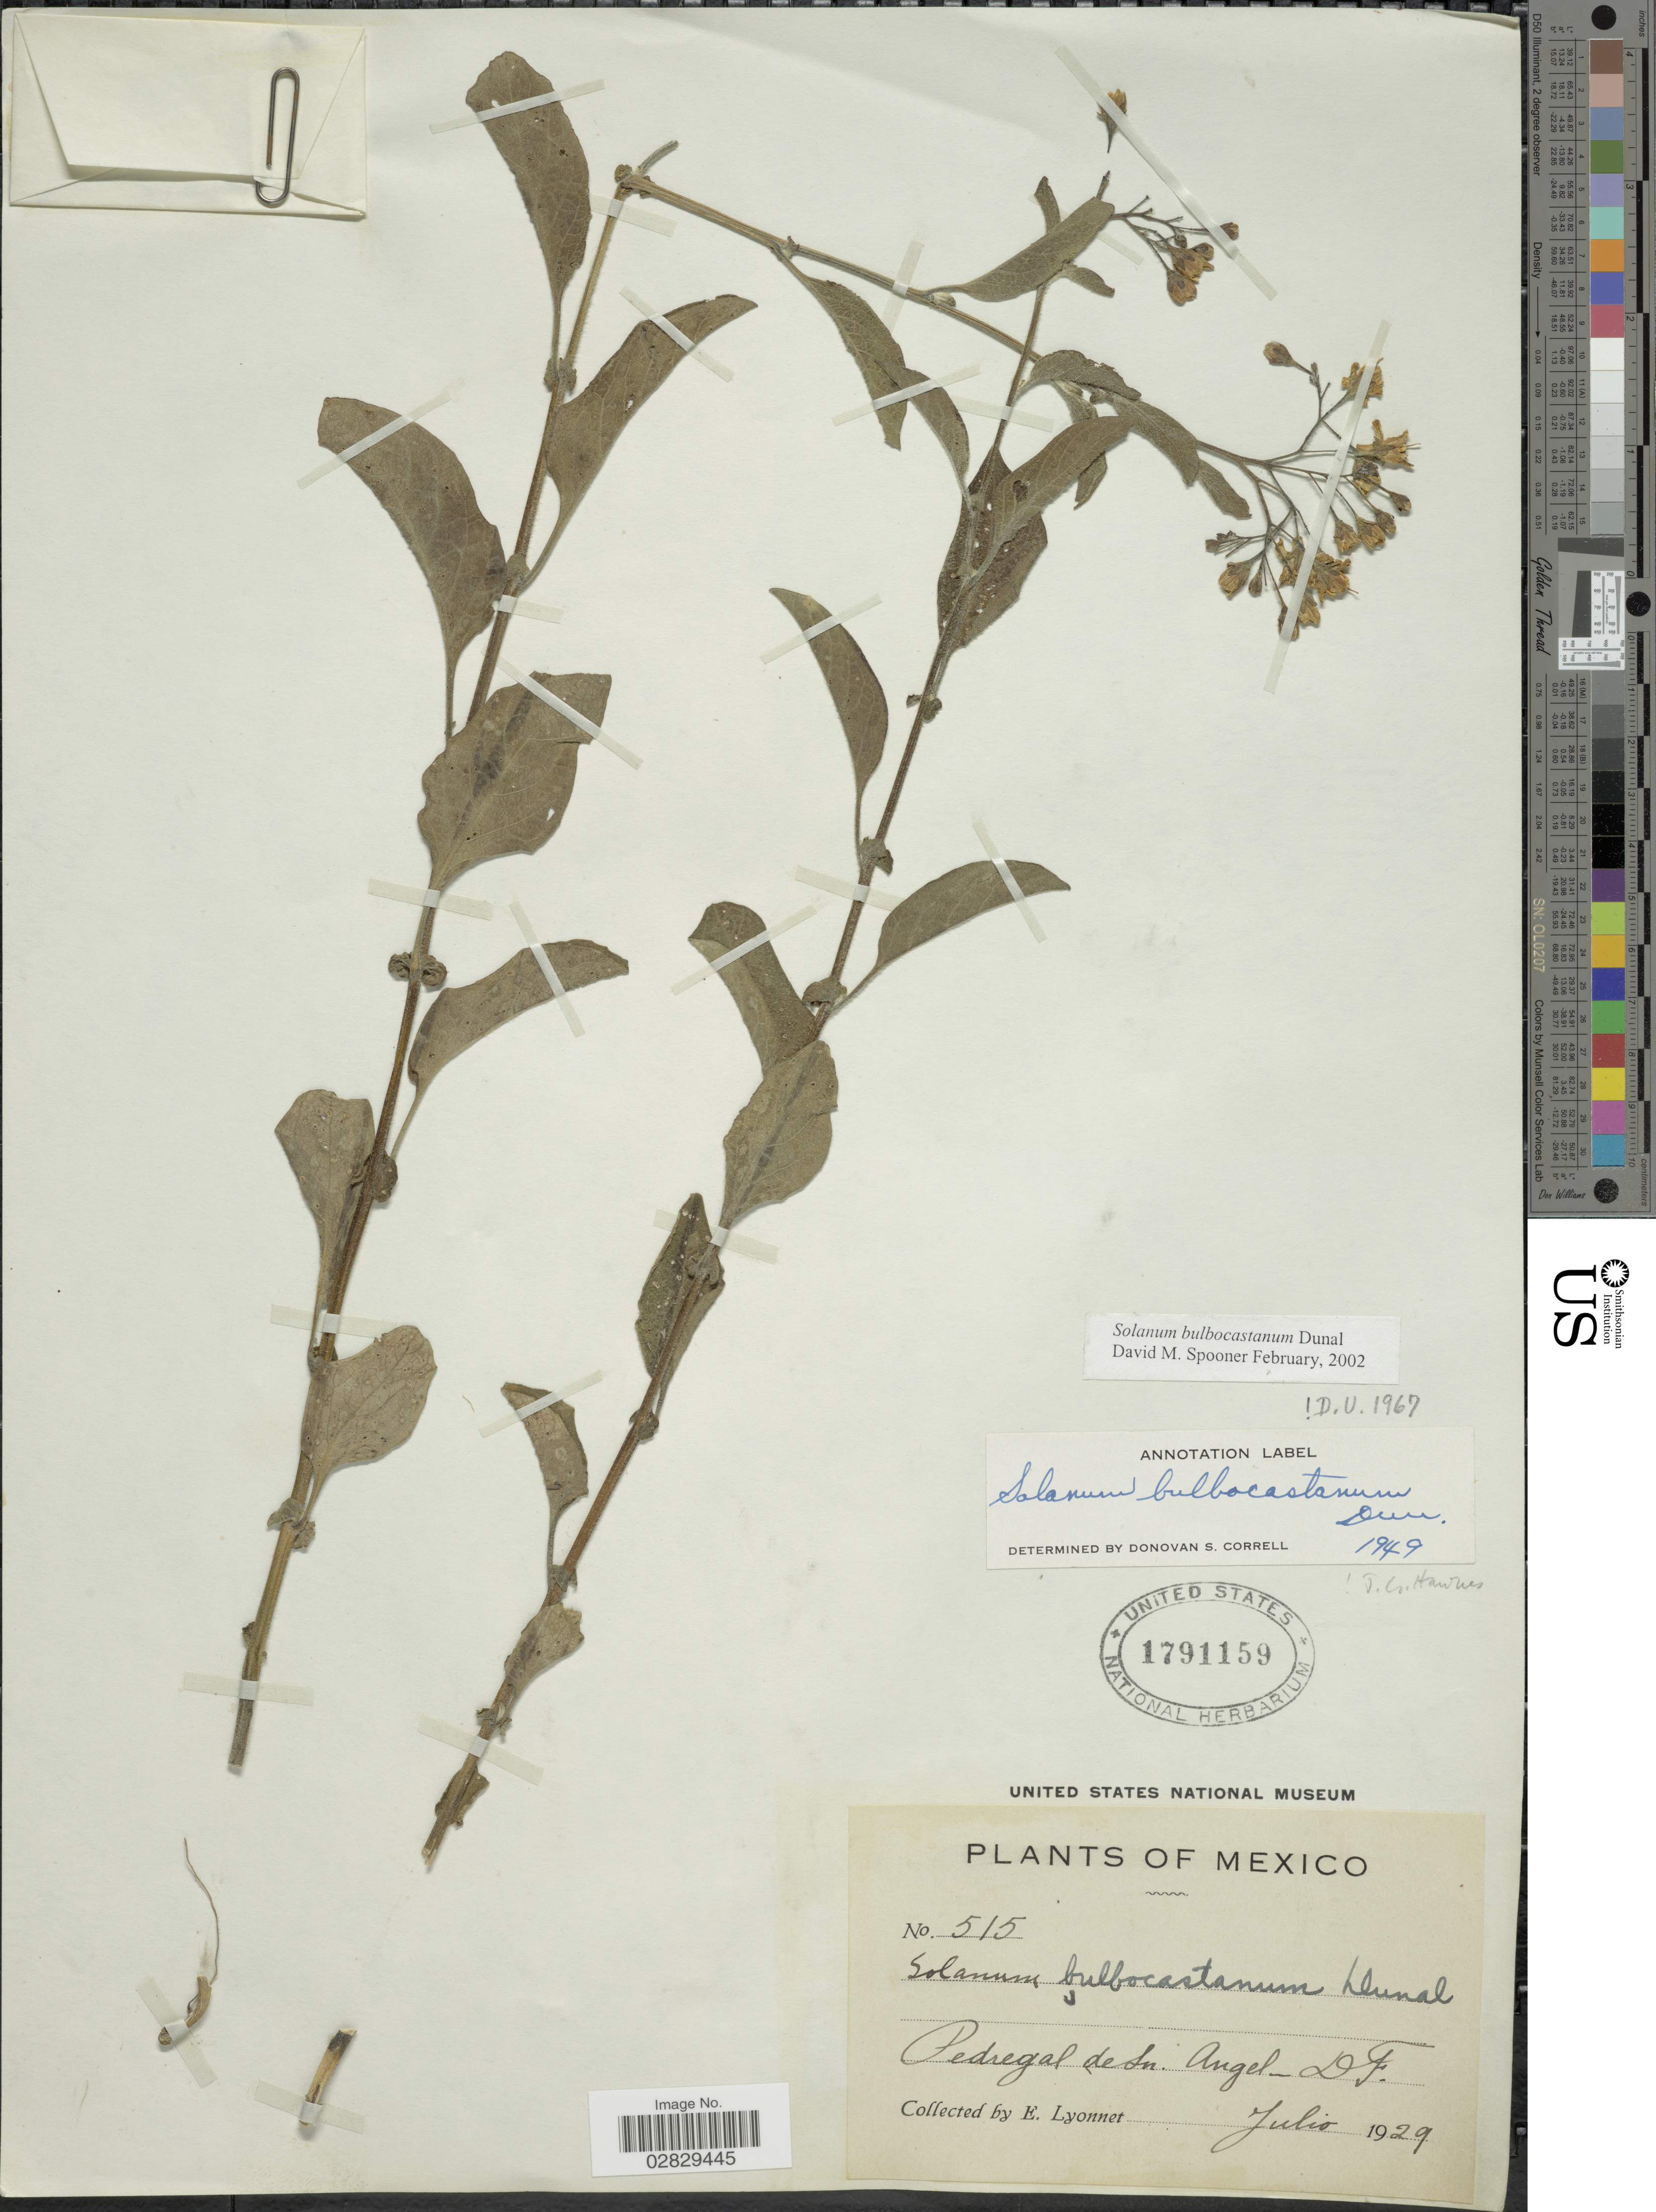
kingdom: Plantae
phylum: Tracheophyta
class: Magnoliopsida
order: Solanales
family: Solanaceae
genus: Solanum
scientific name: Solanum bulbocastanum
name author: Dunal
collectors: E. Lyonnet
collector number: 515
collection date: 1929-07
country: Mexico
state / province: Distrito Federal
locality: Pedregal de Sn. Angel.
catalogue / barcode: US 1791159